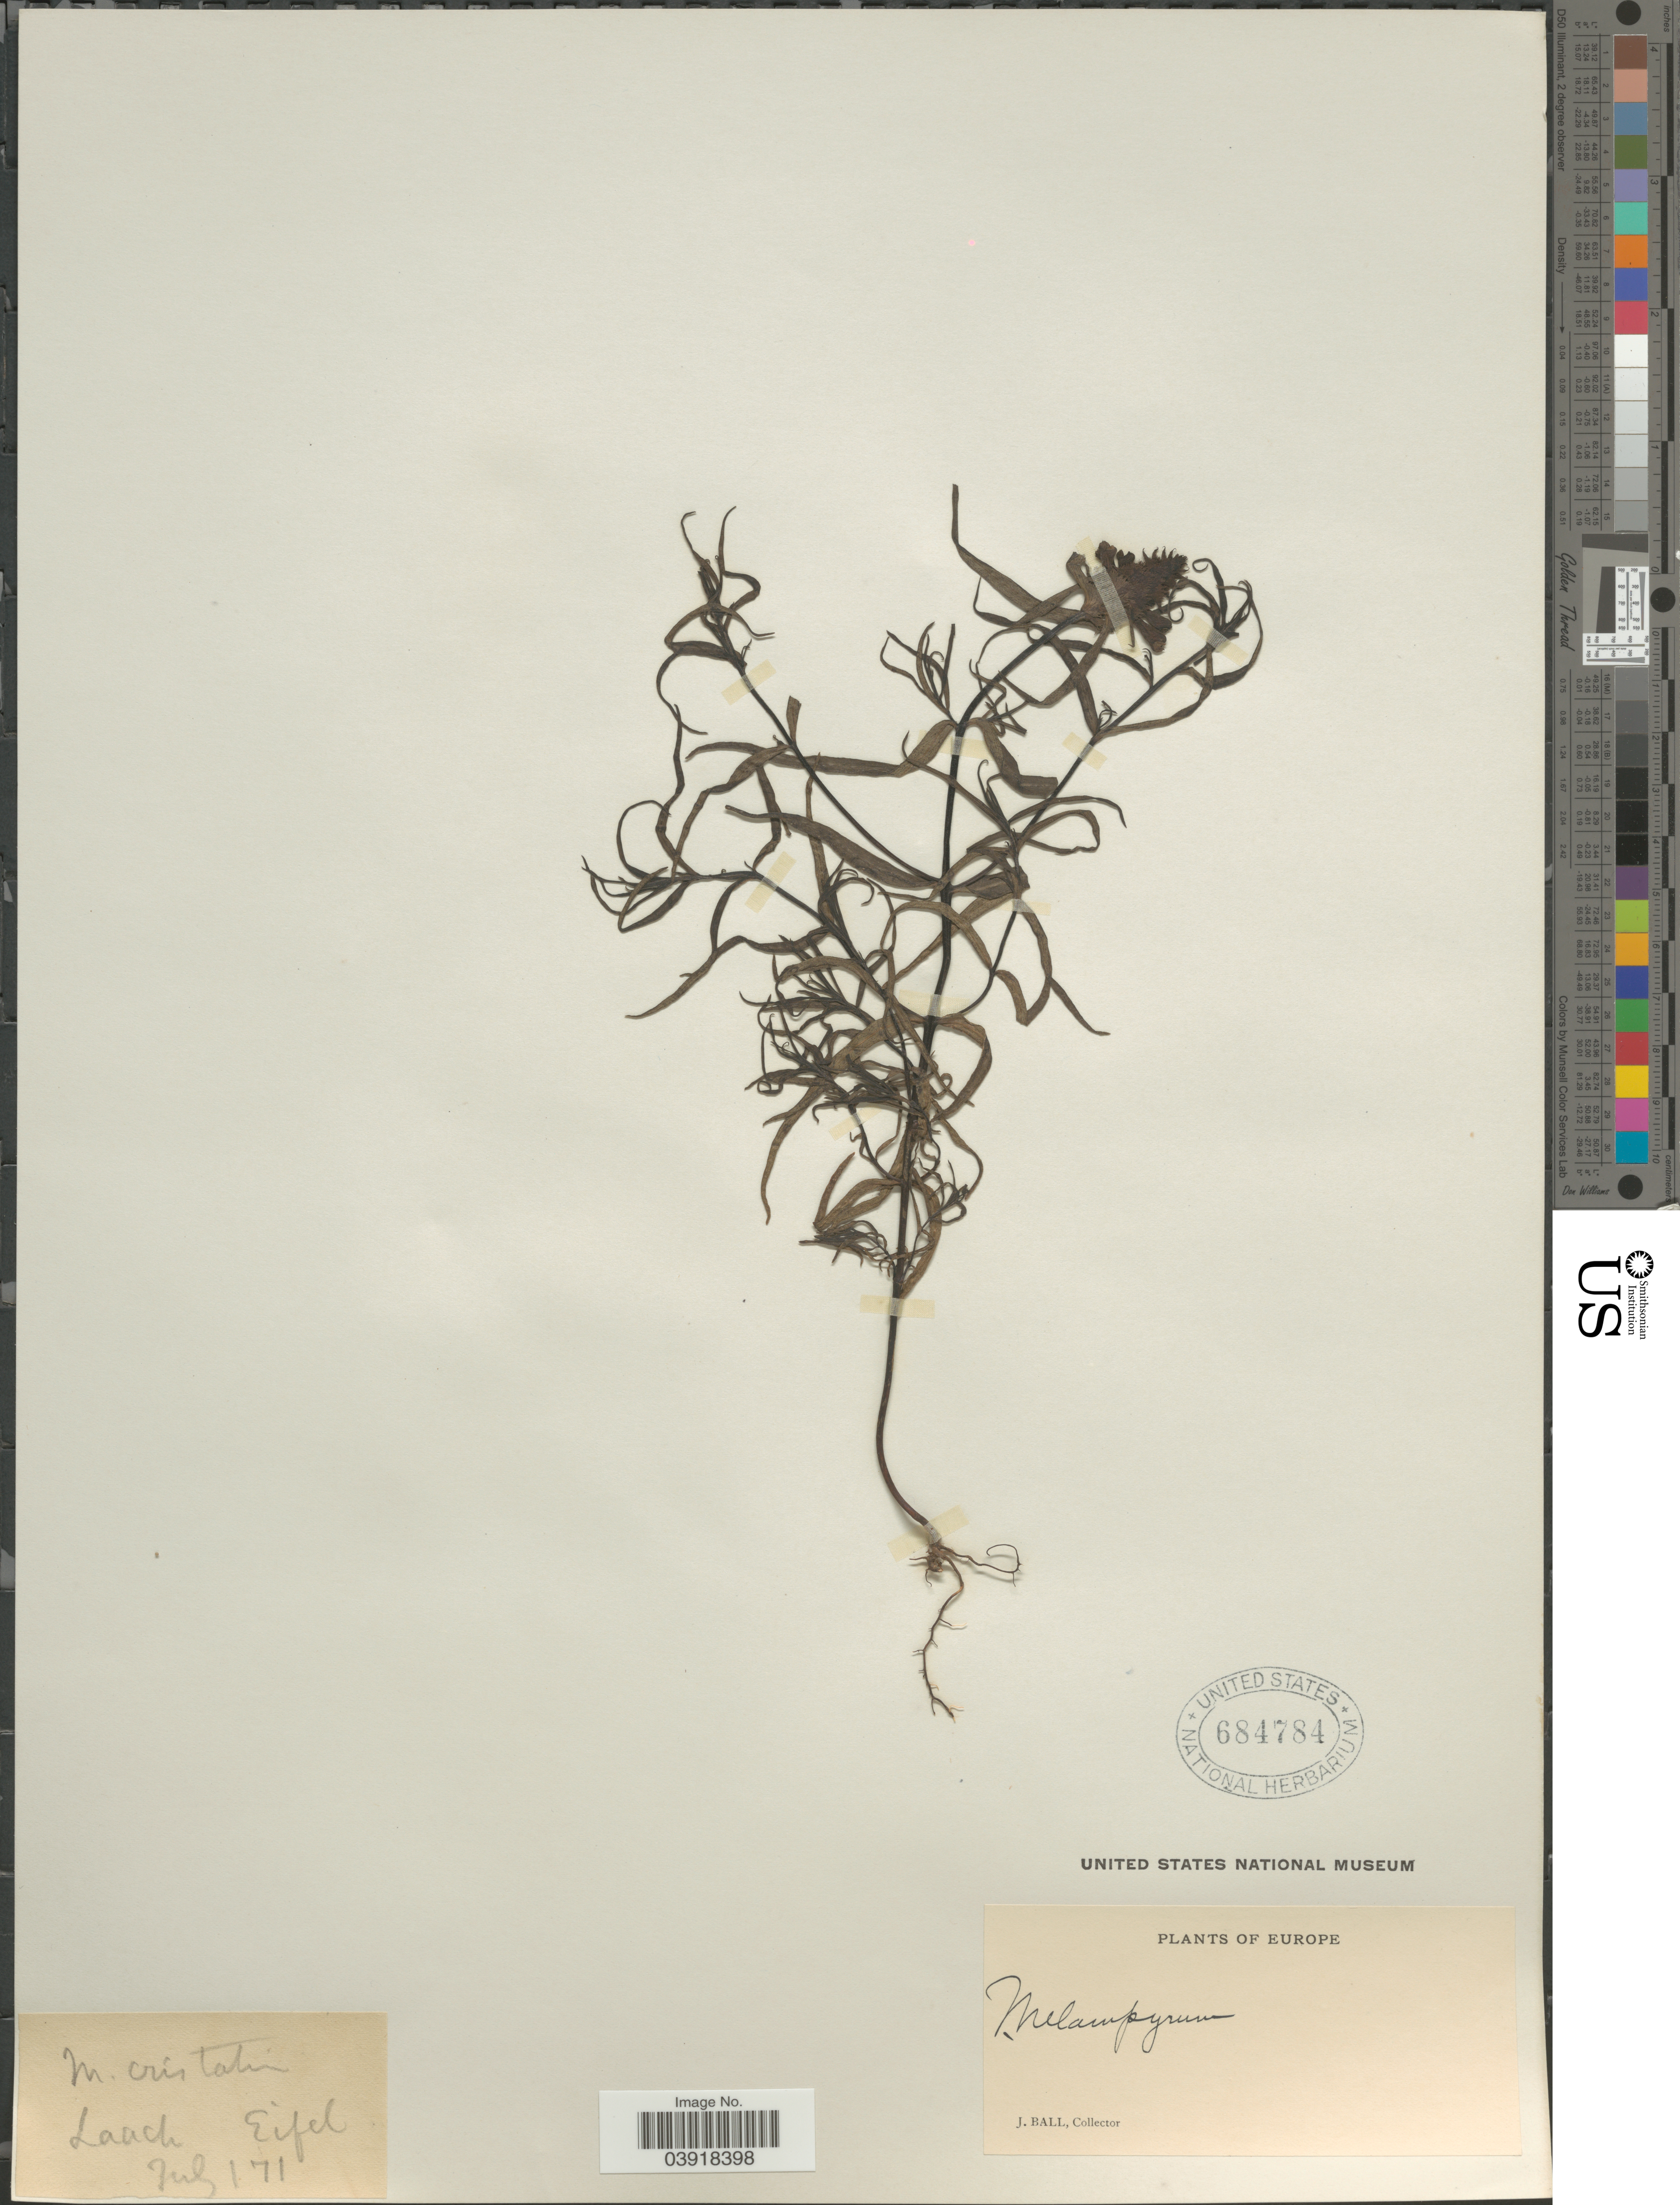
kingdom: Plantae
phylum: Tracheophyta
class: Magnoliopsida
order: Lamiales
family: Orobanchaceae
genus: Melampyrum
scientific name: Melampyrum sp.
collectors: J. Ball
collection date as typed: Transcribed d/m/y: /7/71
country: Germany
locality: Laach Eifel. Europe.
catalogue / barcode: US 684784